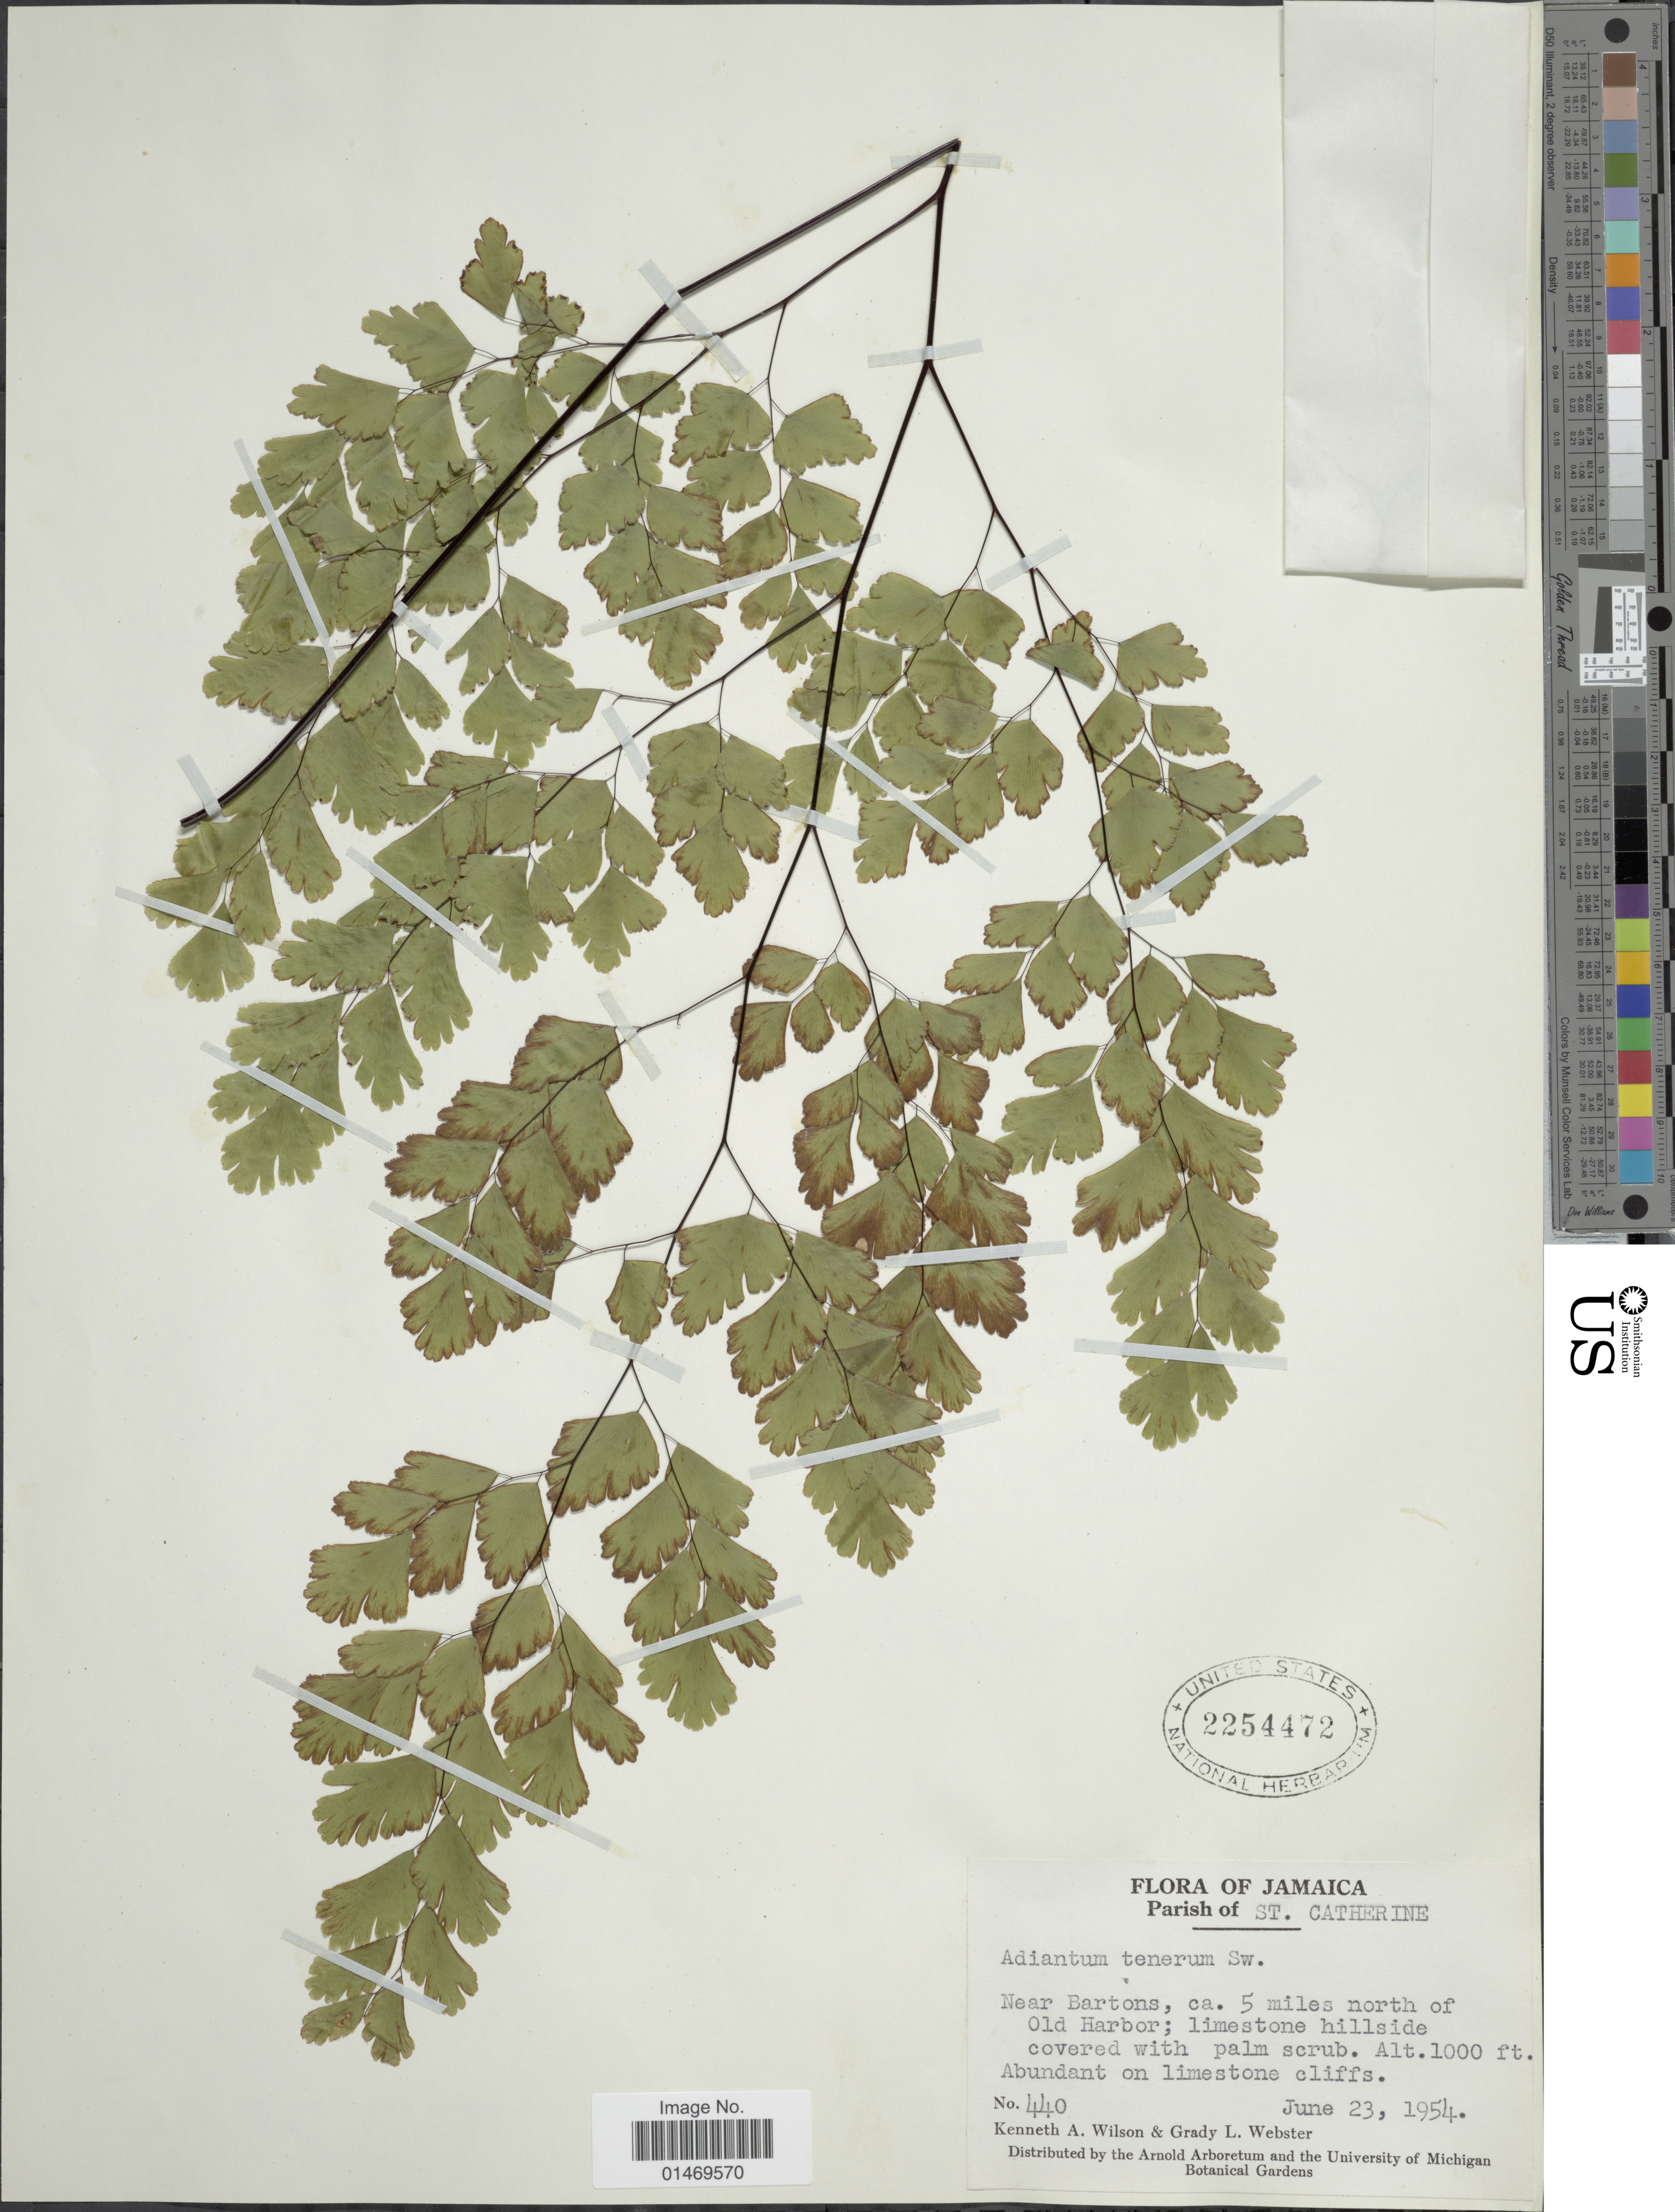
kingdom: Plantae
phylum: Tracheophyta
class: Polypodiopsida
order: Polypodiales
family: Pteridaceae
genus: Adiantum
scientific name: Adiantum tenerum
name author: Sw.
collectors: K. A. Wilson & G. L. Webster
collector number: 440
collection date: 1954-06-23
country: Jamaica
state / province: Saint Catherine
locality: Parish of St. Catherine, Near Bartons, ca. 5 miles north of Old Harbor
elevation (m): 305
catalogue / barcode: US 2254472